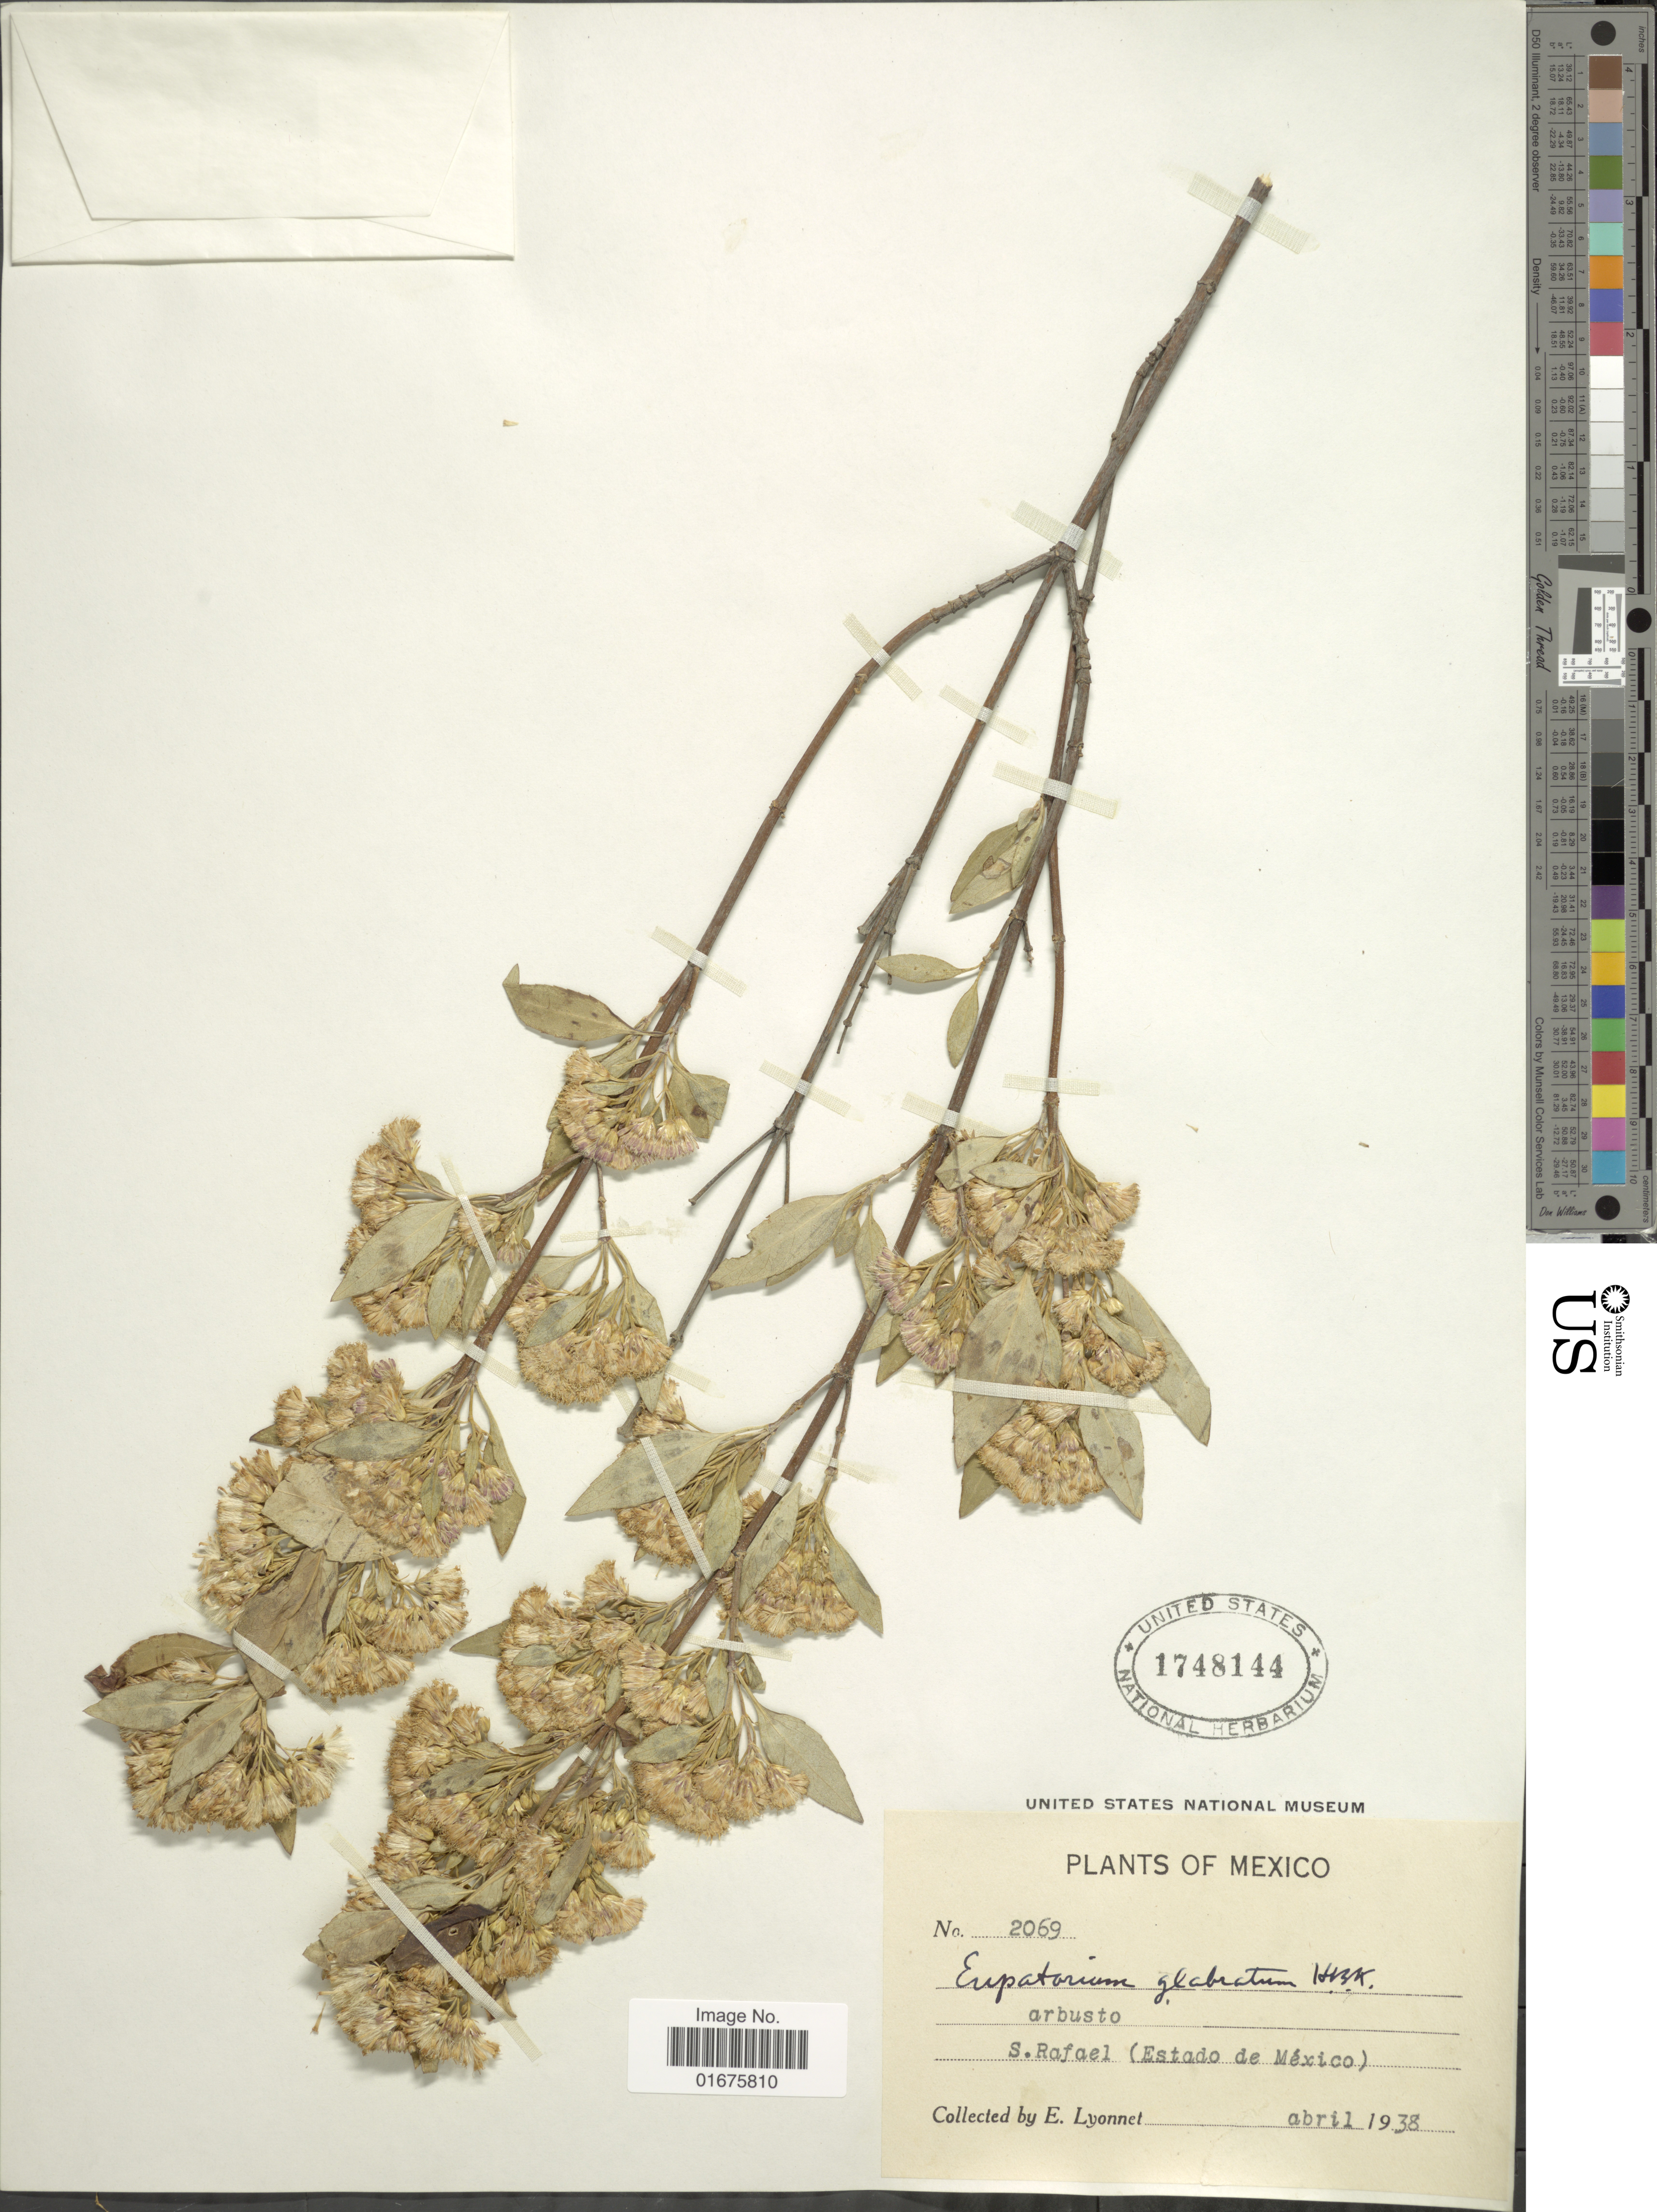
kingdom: Plantae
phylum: Tracheophyta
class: Magnoliopsida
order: Asterales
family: Asteraceae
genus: Ageratina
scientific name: Ageratina glabrata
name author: (Kunth) R.M. King & H. Rob.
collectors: E. Lyonnet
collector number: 2069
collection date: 1938-04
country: Mexico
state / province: México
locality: Arbusto, S. Rafael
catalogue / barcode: US 1748144